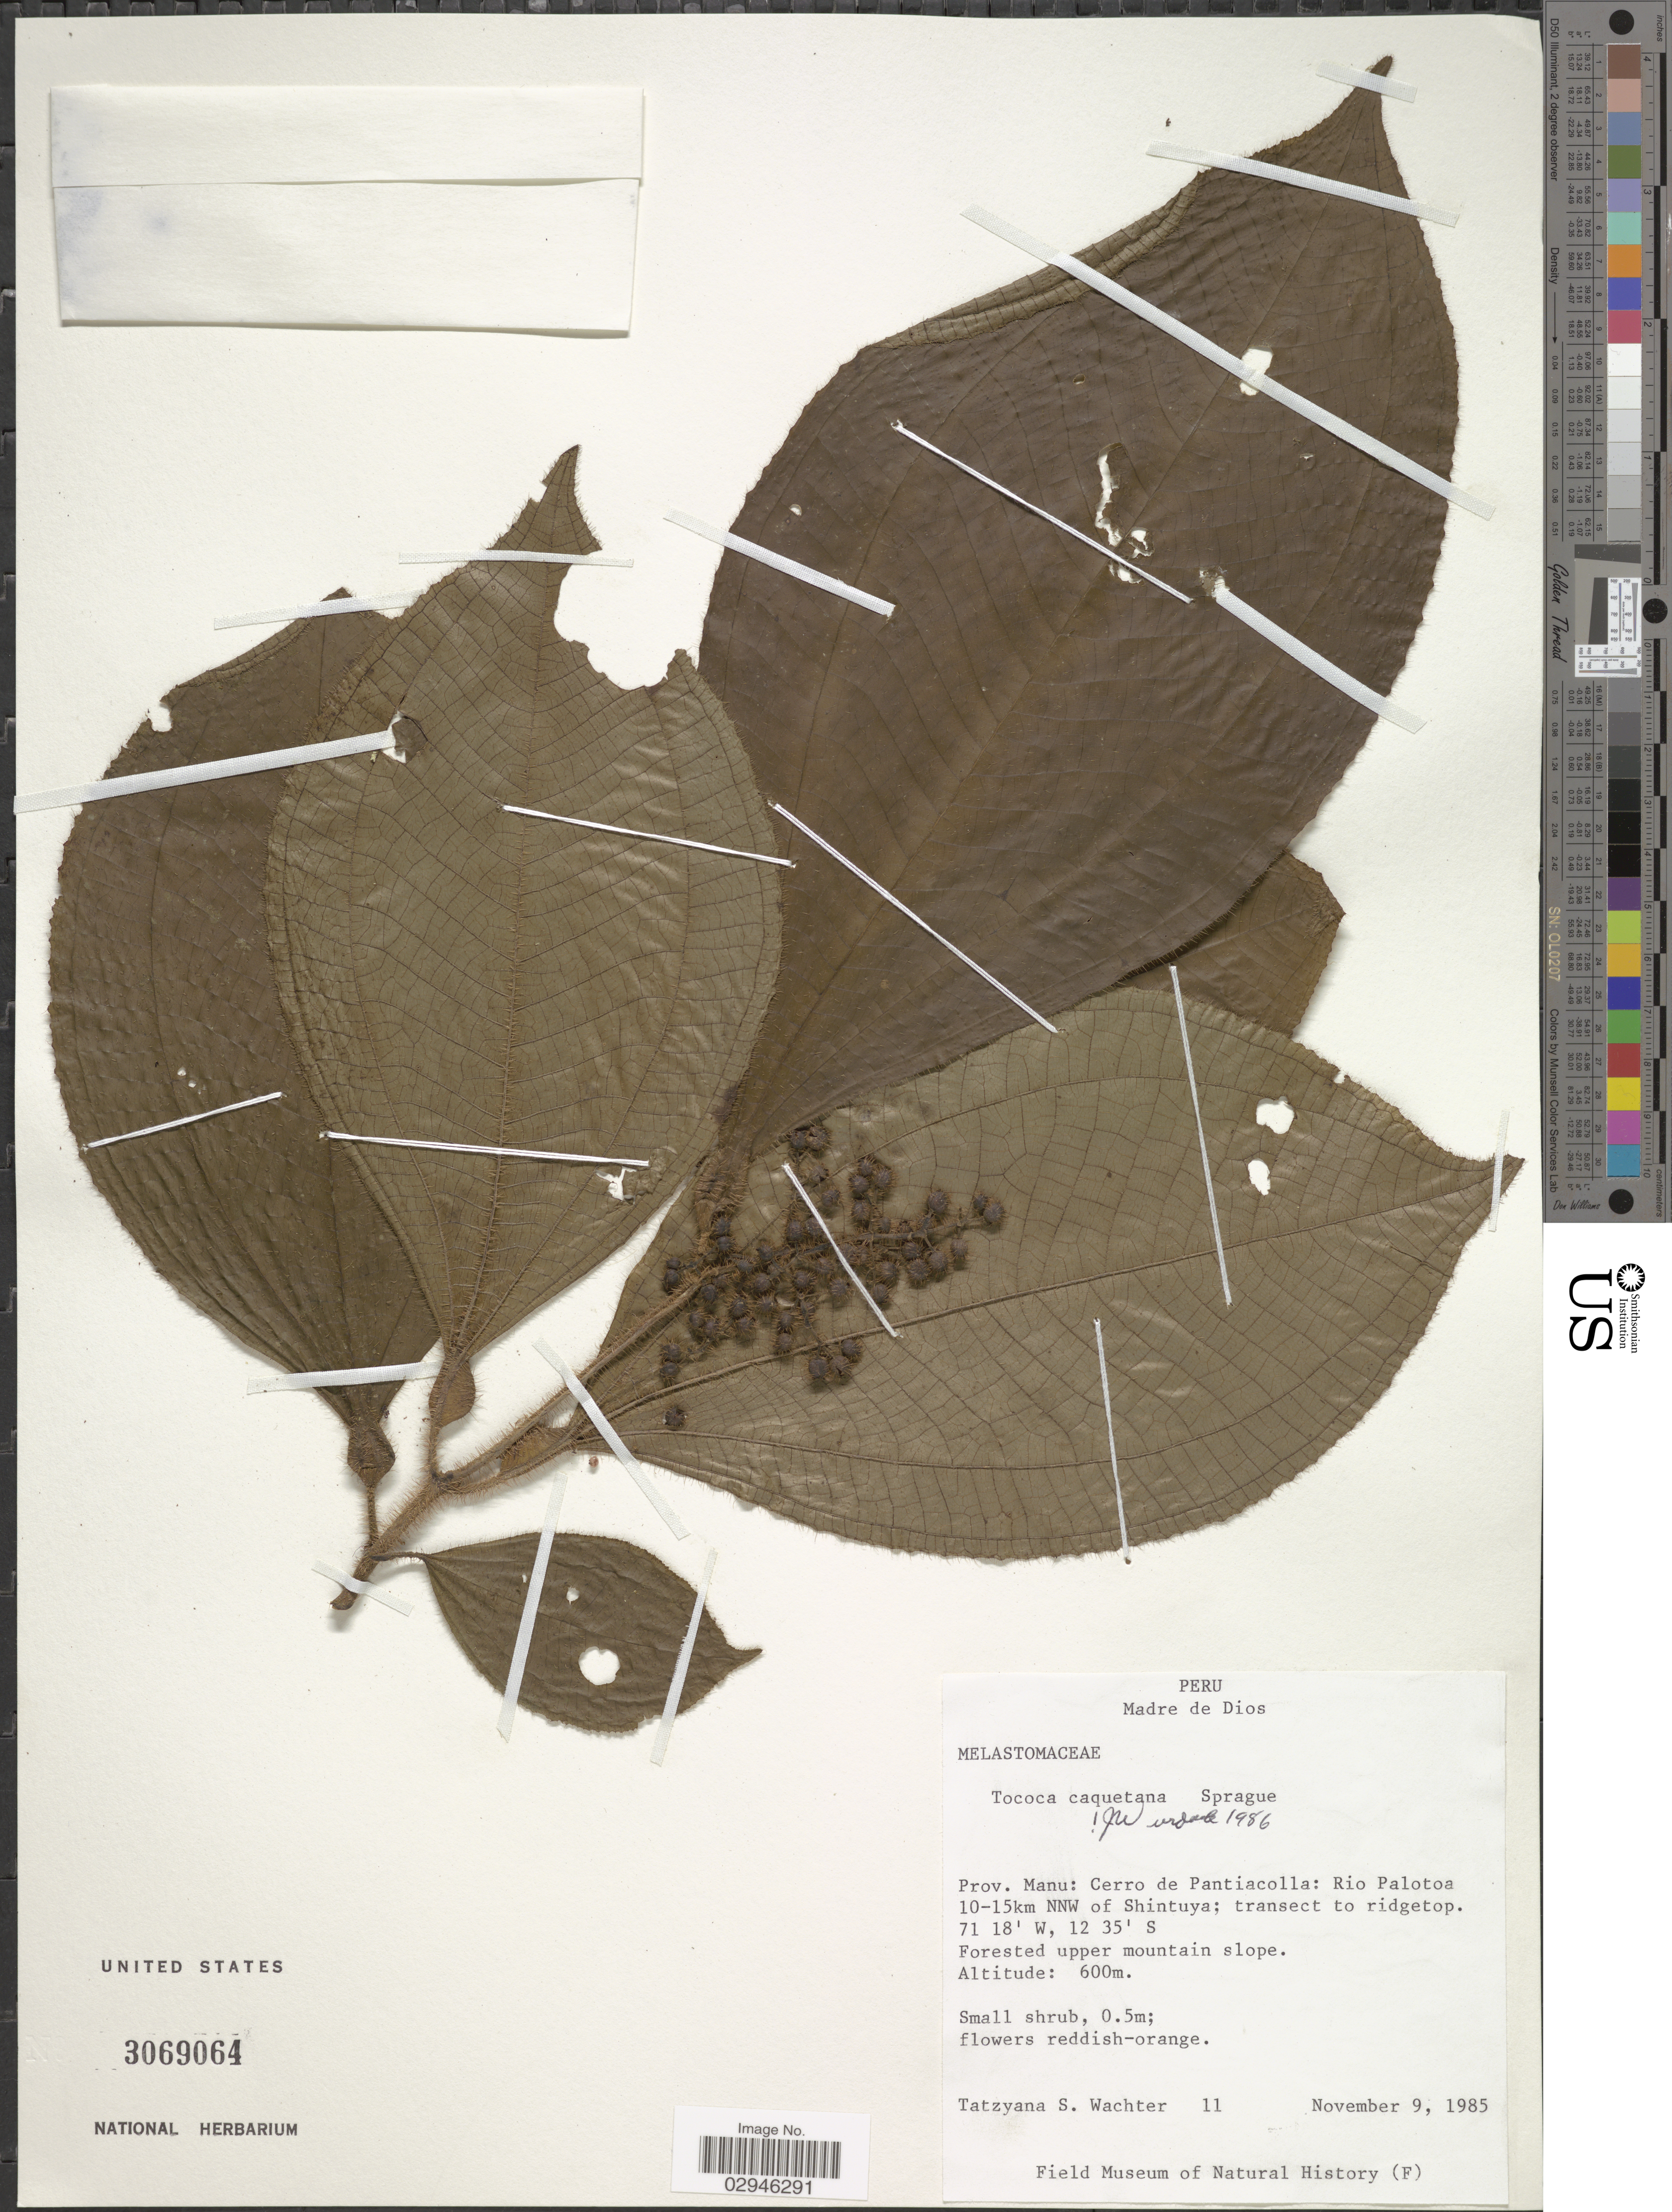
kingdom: Plantae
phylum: Tracheophyta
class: Magnoliopsida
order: Myrtales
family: Melastomataceae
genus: Tococa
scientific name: Tococa caquetana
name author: Sprague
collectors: T. Wachter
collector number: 11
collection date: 1985-11-09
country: Peru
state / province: Madre de Dios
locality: Prov.: Manu: Cerro de Pantiacolla: Rio Palotoa 10-15 km NNW of Shintuya, transect to ridgetop.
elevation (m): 600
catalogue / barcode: US 3069064